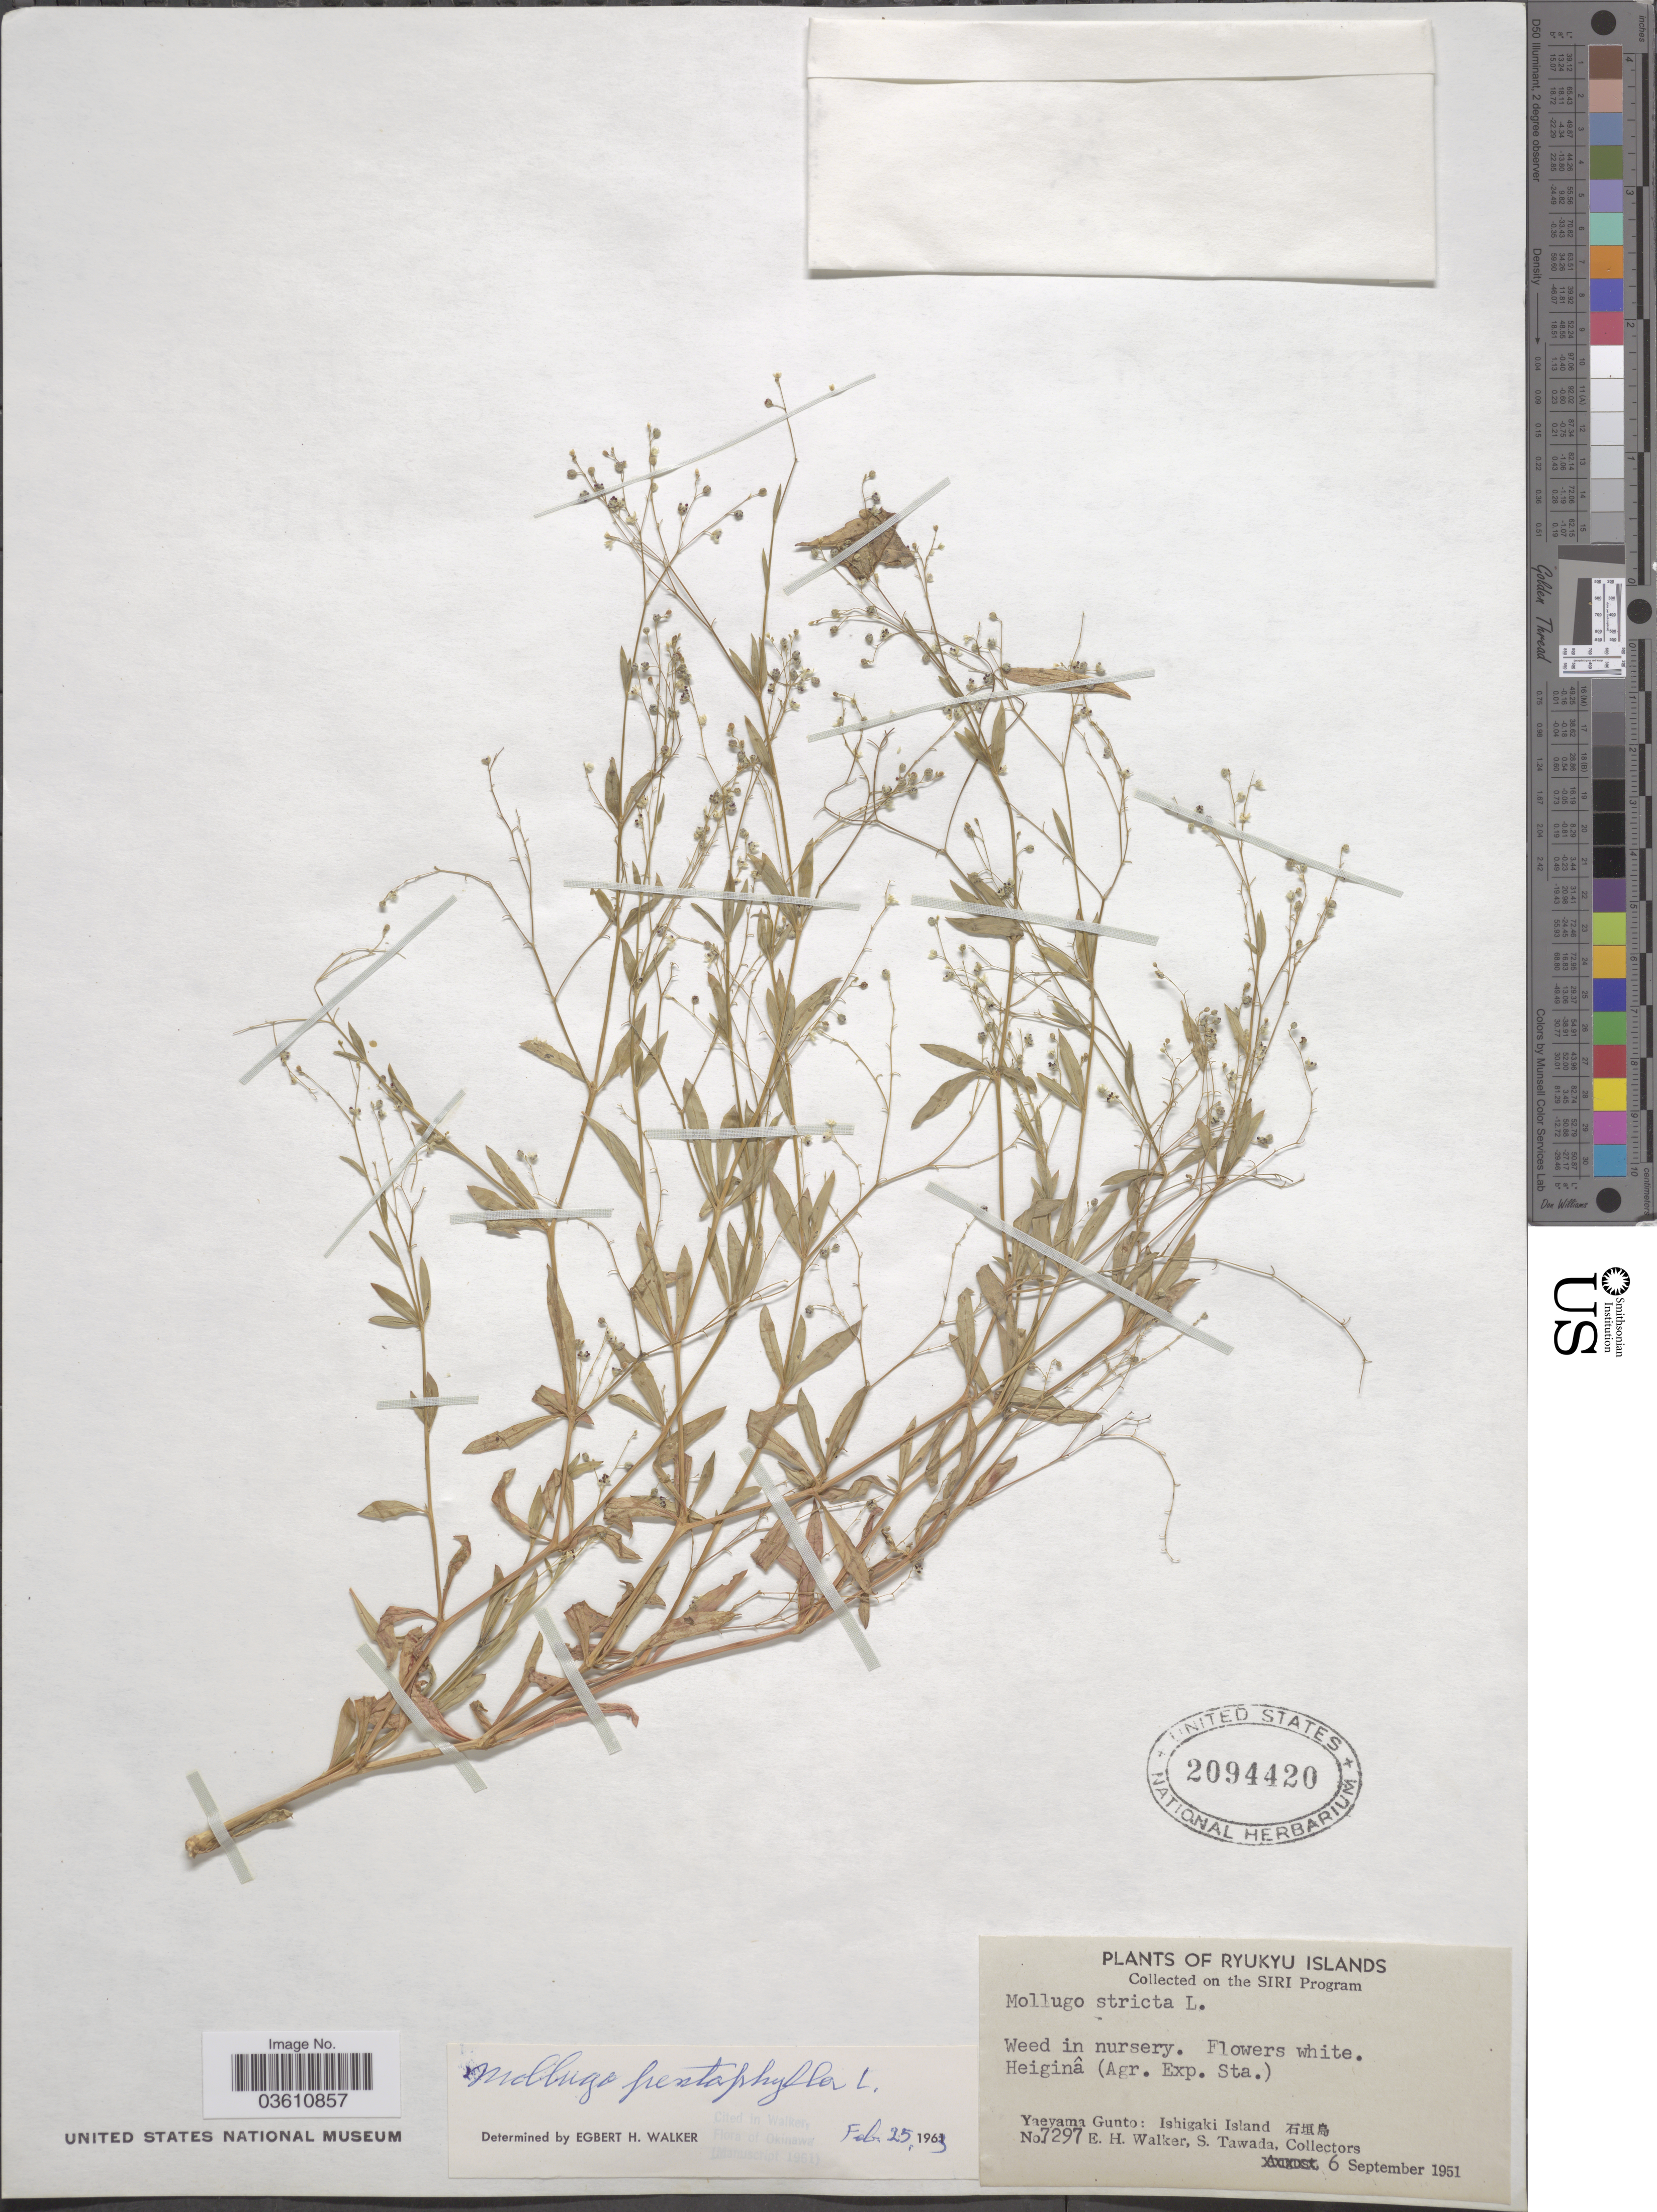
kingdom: Plantae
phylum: Tracheophyta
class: Magnoliopsida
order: Caryophyllales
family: Molluginaceae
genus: Trigastrotheca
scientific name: Trigastrotheca pentaphylla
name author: (L.) Thulin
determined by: Strong, Mark T., (BOT), Smithsonian Institution - National Museum of Natural History (UNITED STATES)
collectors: E. H. Walker & S. Tawada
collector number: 7297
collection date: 1951-09-06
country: Japan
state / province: Okinawa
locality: Heiginâ (Agr. Exp. Sta.) Ryukyu Islands. Yaeyama Gunto: Ishigaki Island X.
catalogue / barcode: US 2094420